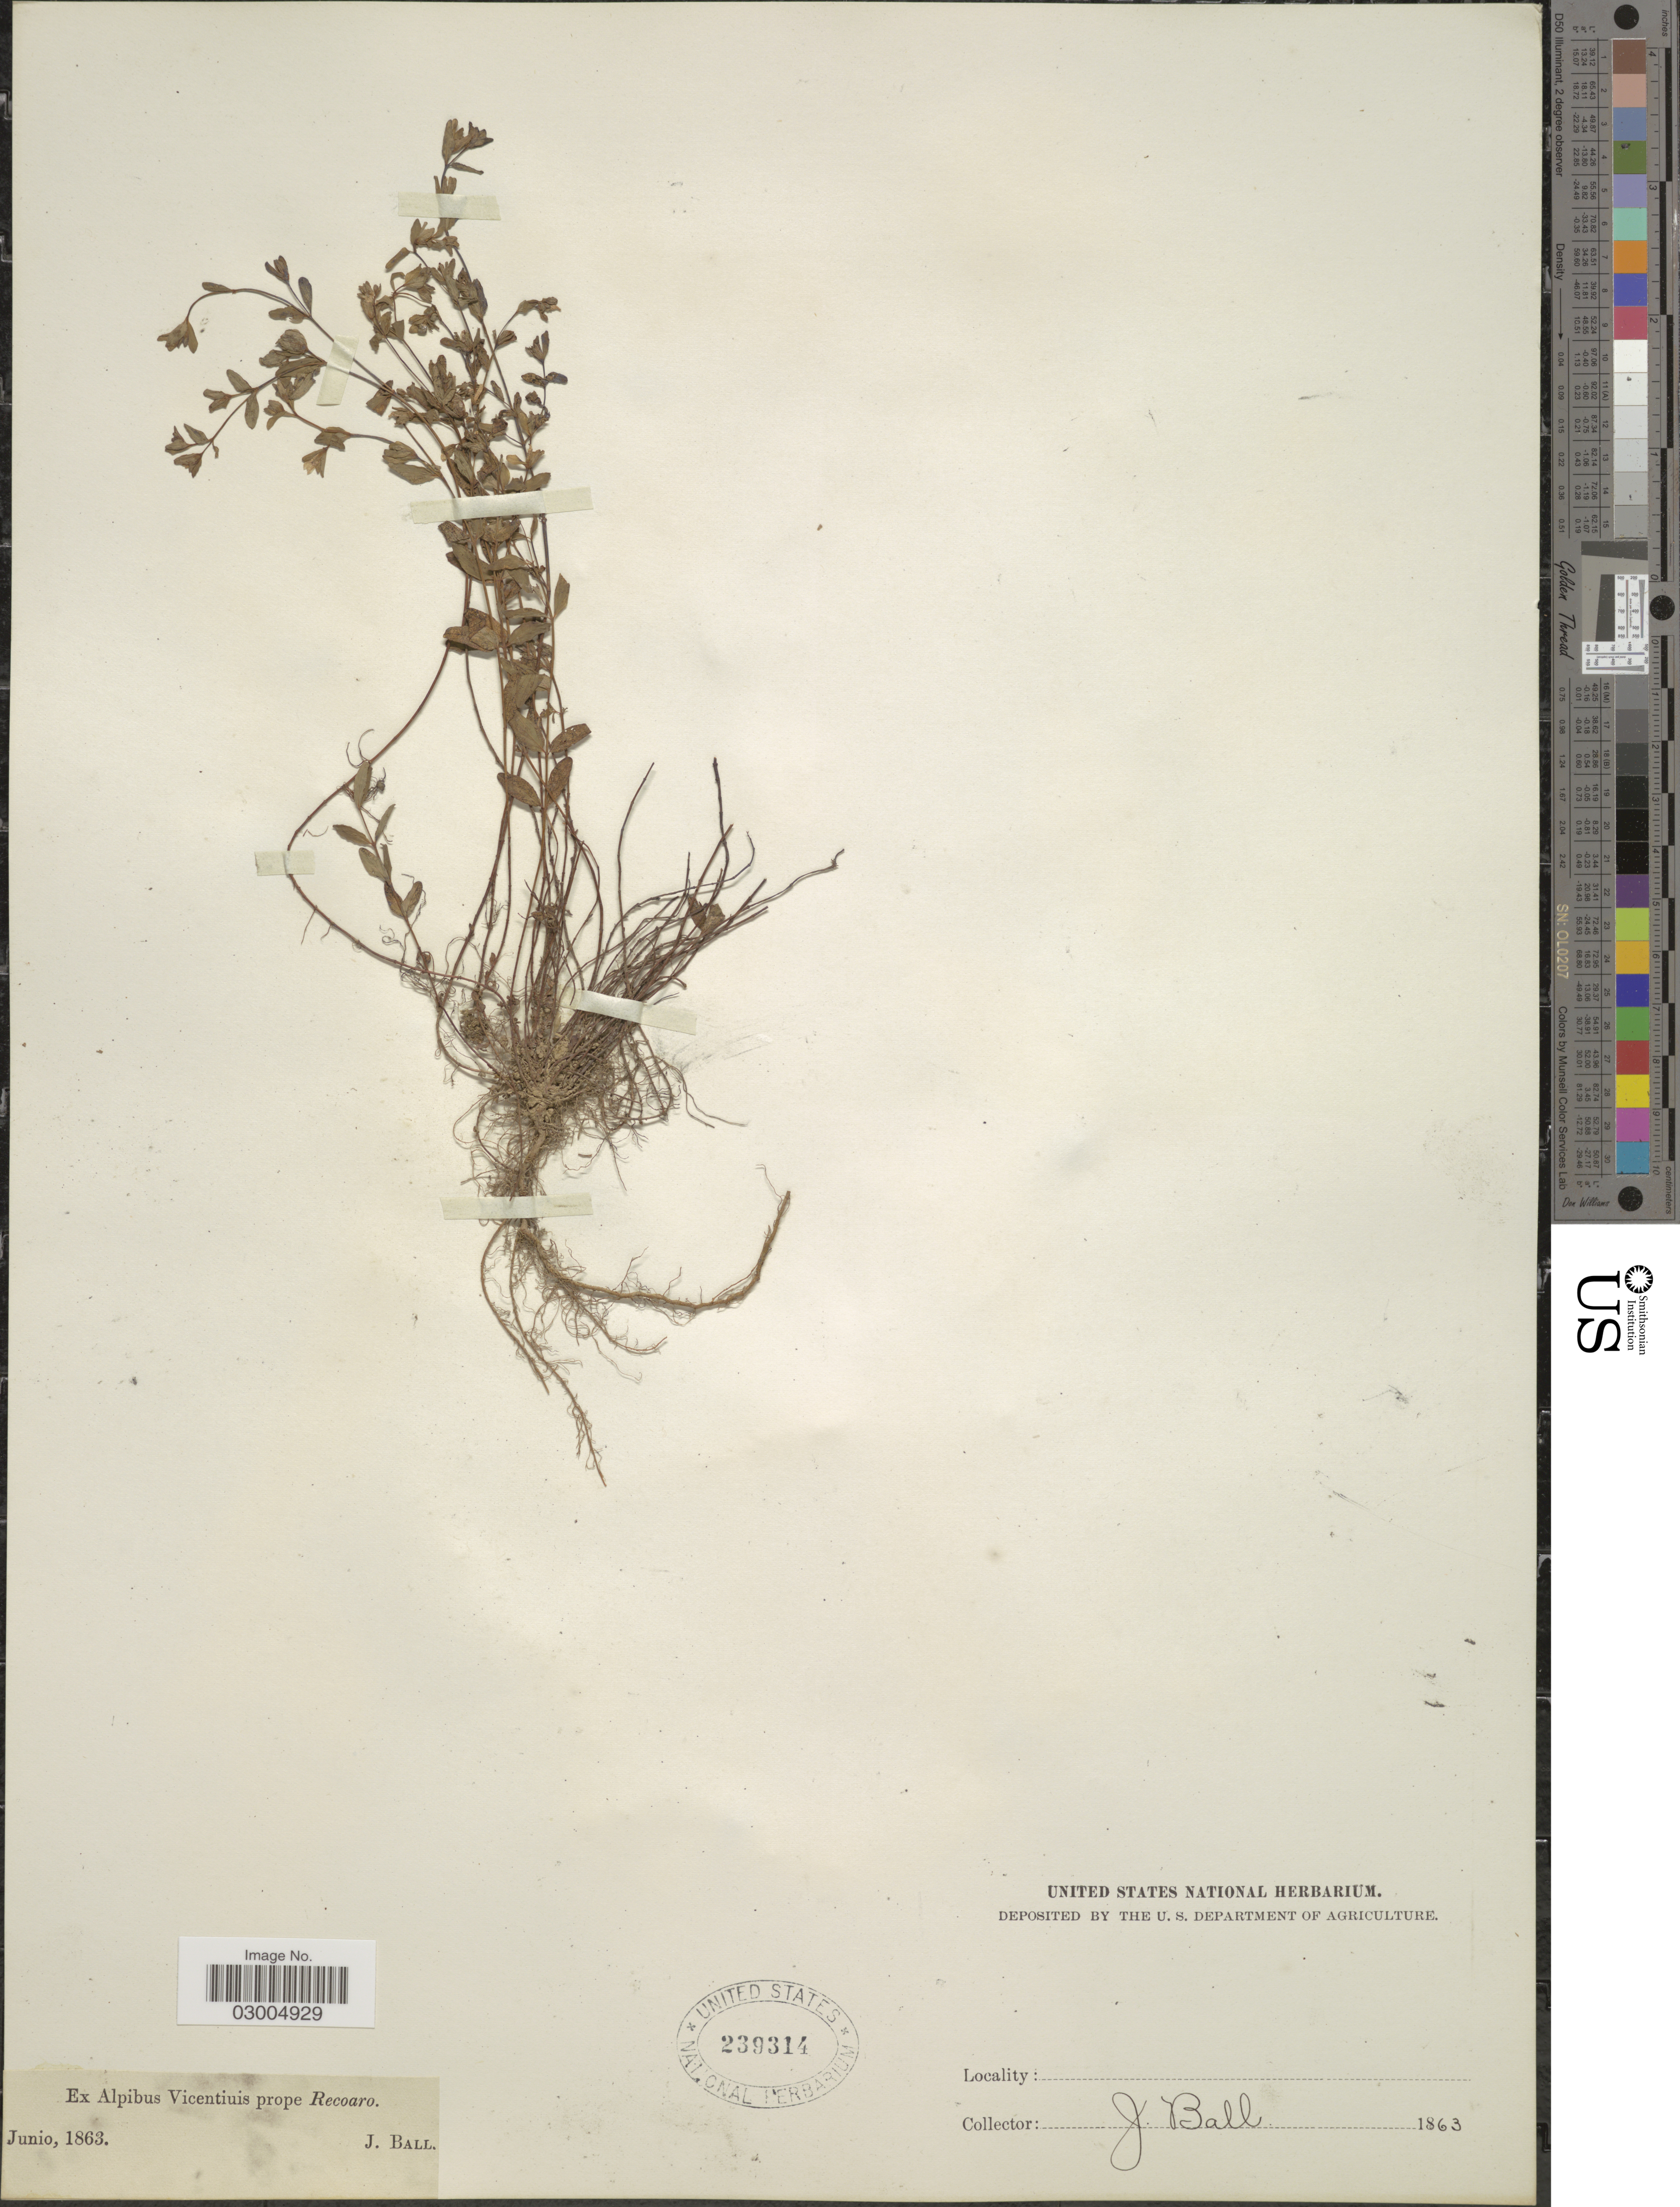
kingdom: Plantae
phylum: Tracheophyta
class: Magnoliopsida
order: Malpighiales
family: Hypericaceae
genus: Hypericum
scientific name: Hypericum sp.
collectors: J. Ball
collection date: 1863-06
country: Italy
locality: Ex Alpibus Vicentiuis prope Recoaro.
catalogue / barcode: US 239314